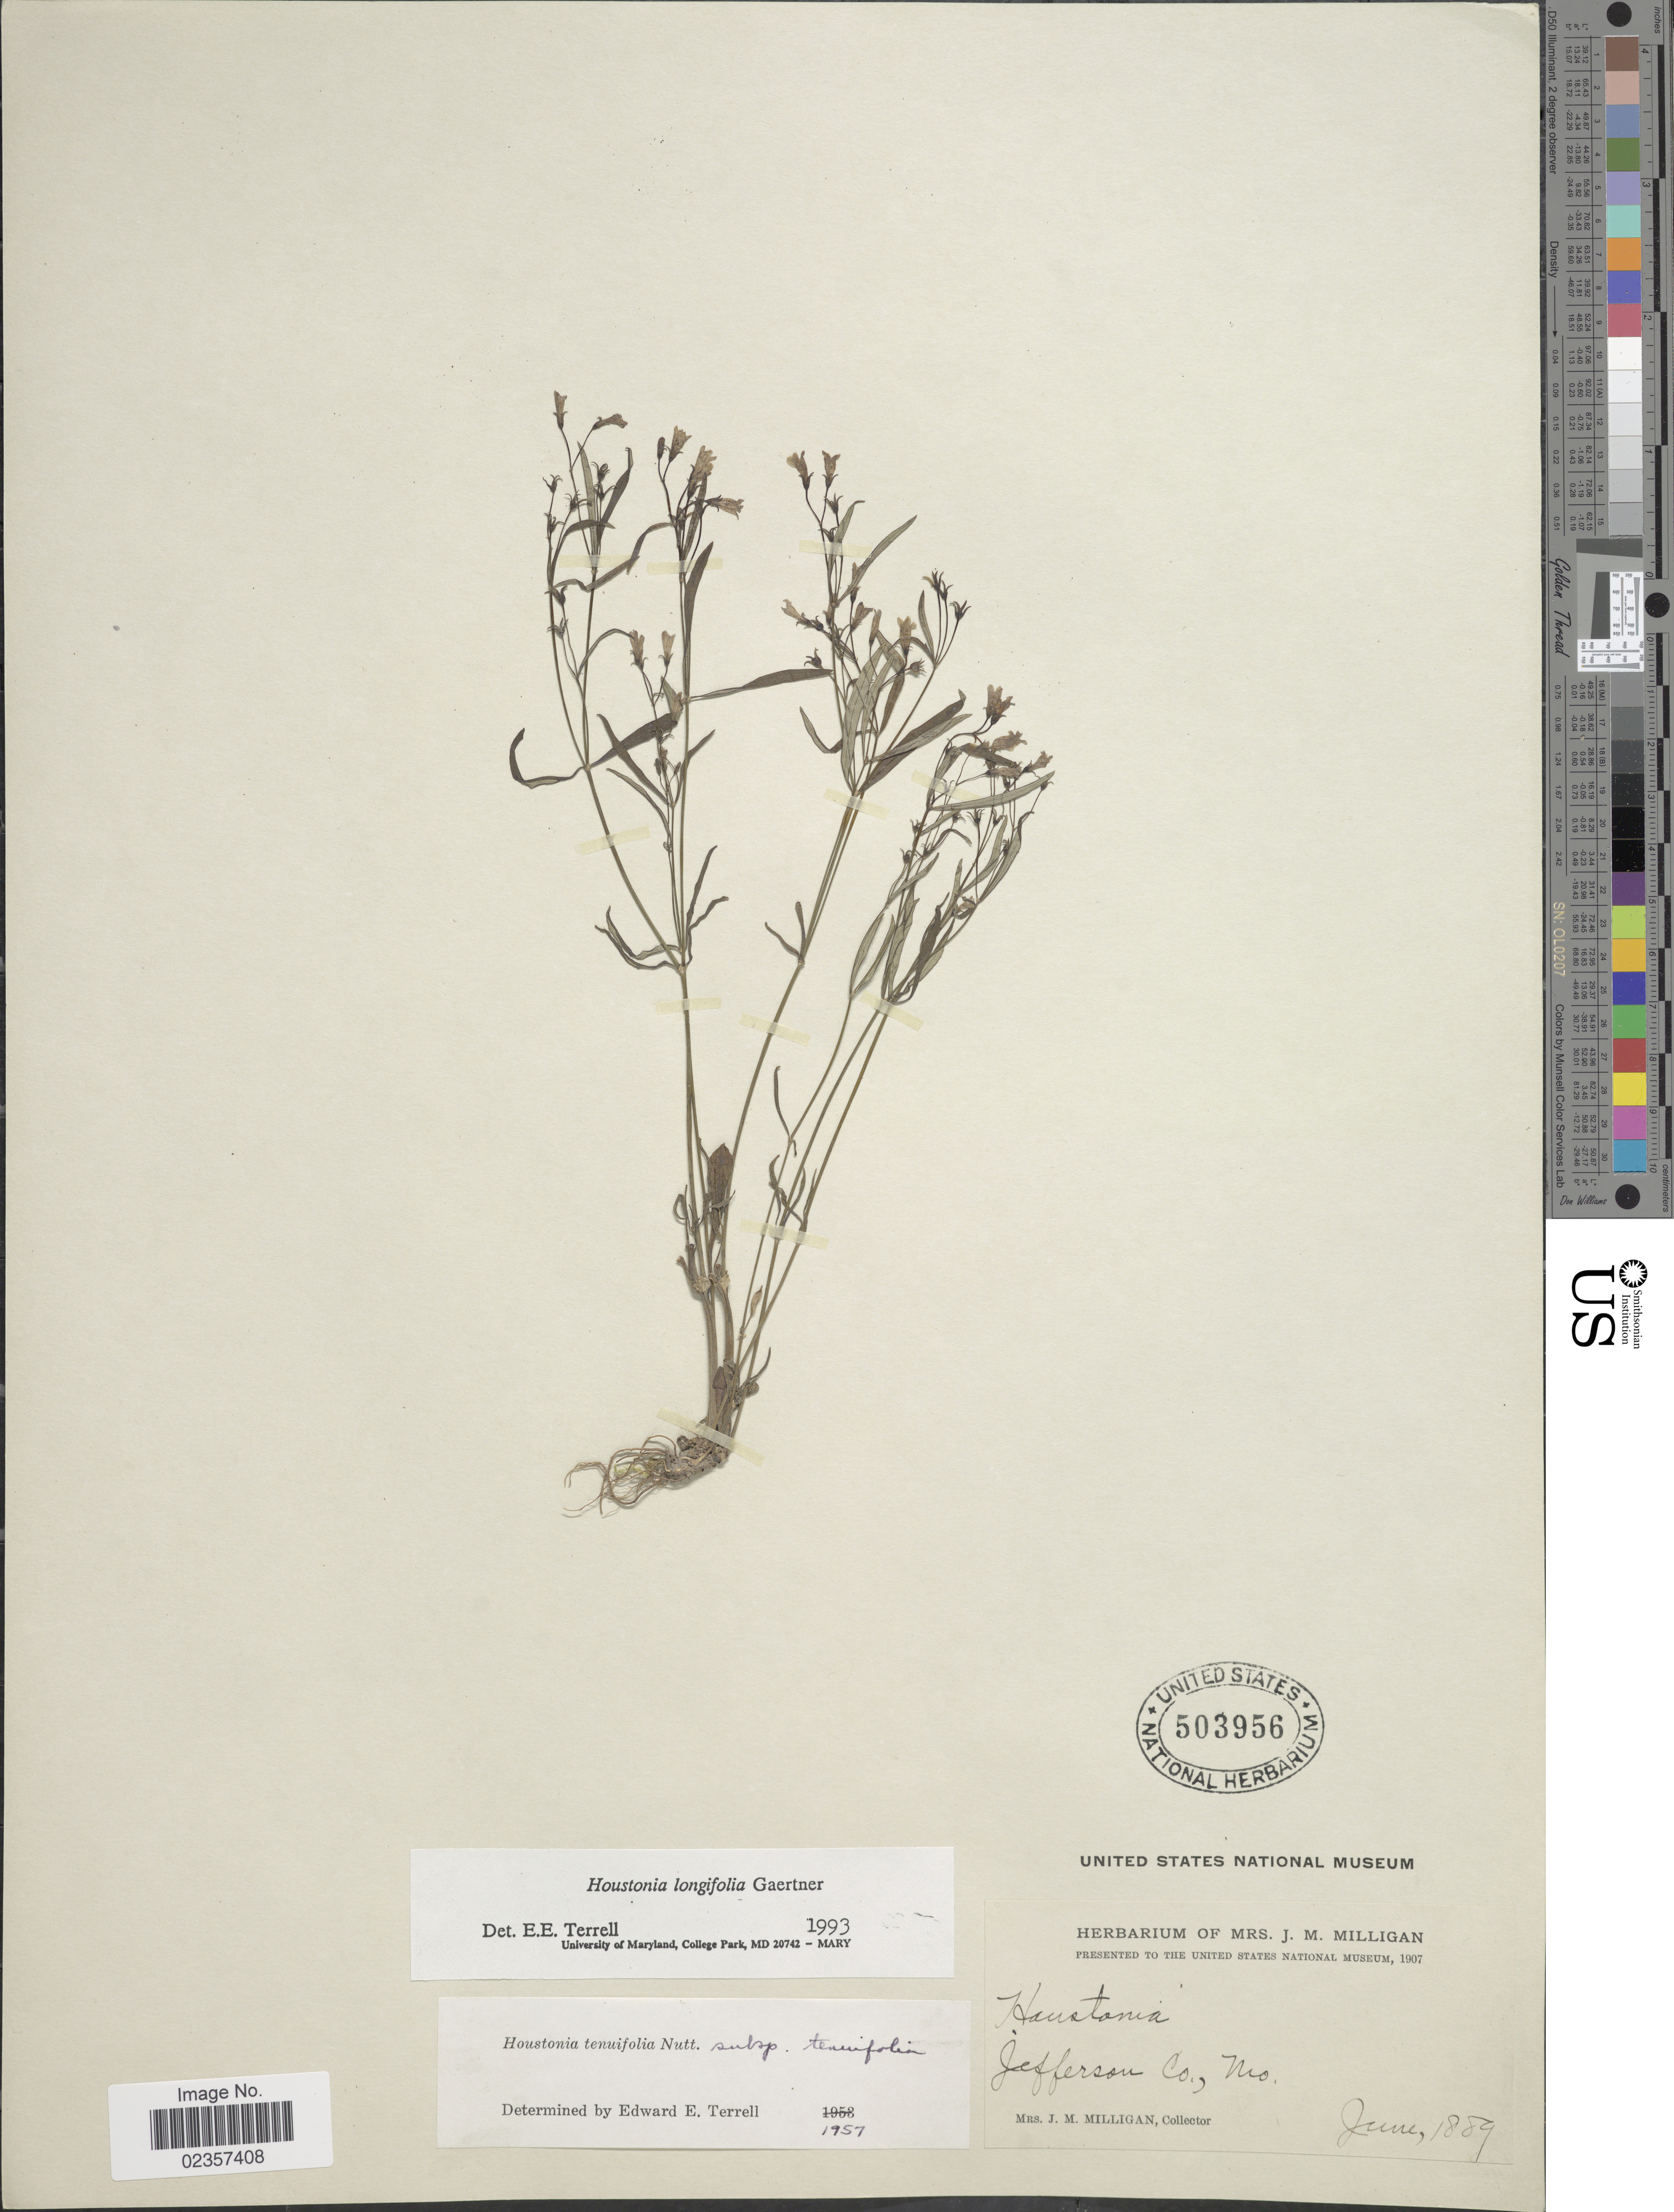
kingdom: Plantae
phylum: Tracheophyta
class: Magnoliopsida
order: Gentianales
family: Rubiaceae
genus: Houstonia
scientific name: Houstonia longifolia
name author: Gaertn.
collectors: J. M. Milligan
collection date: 1889-06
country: United States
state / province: Missouri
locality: Jefferson Co.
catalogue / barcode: US 503956